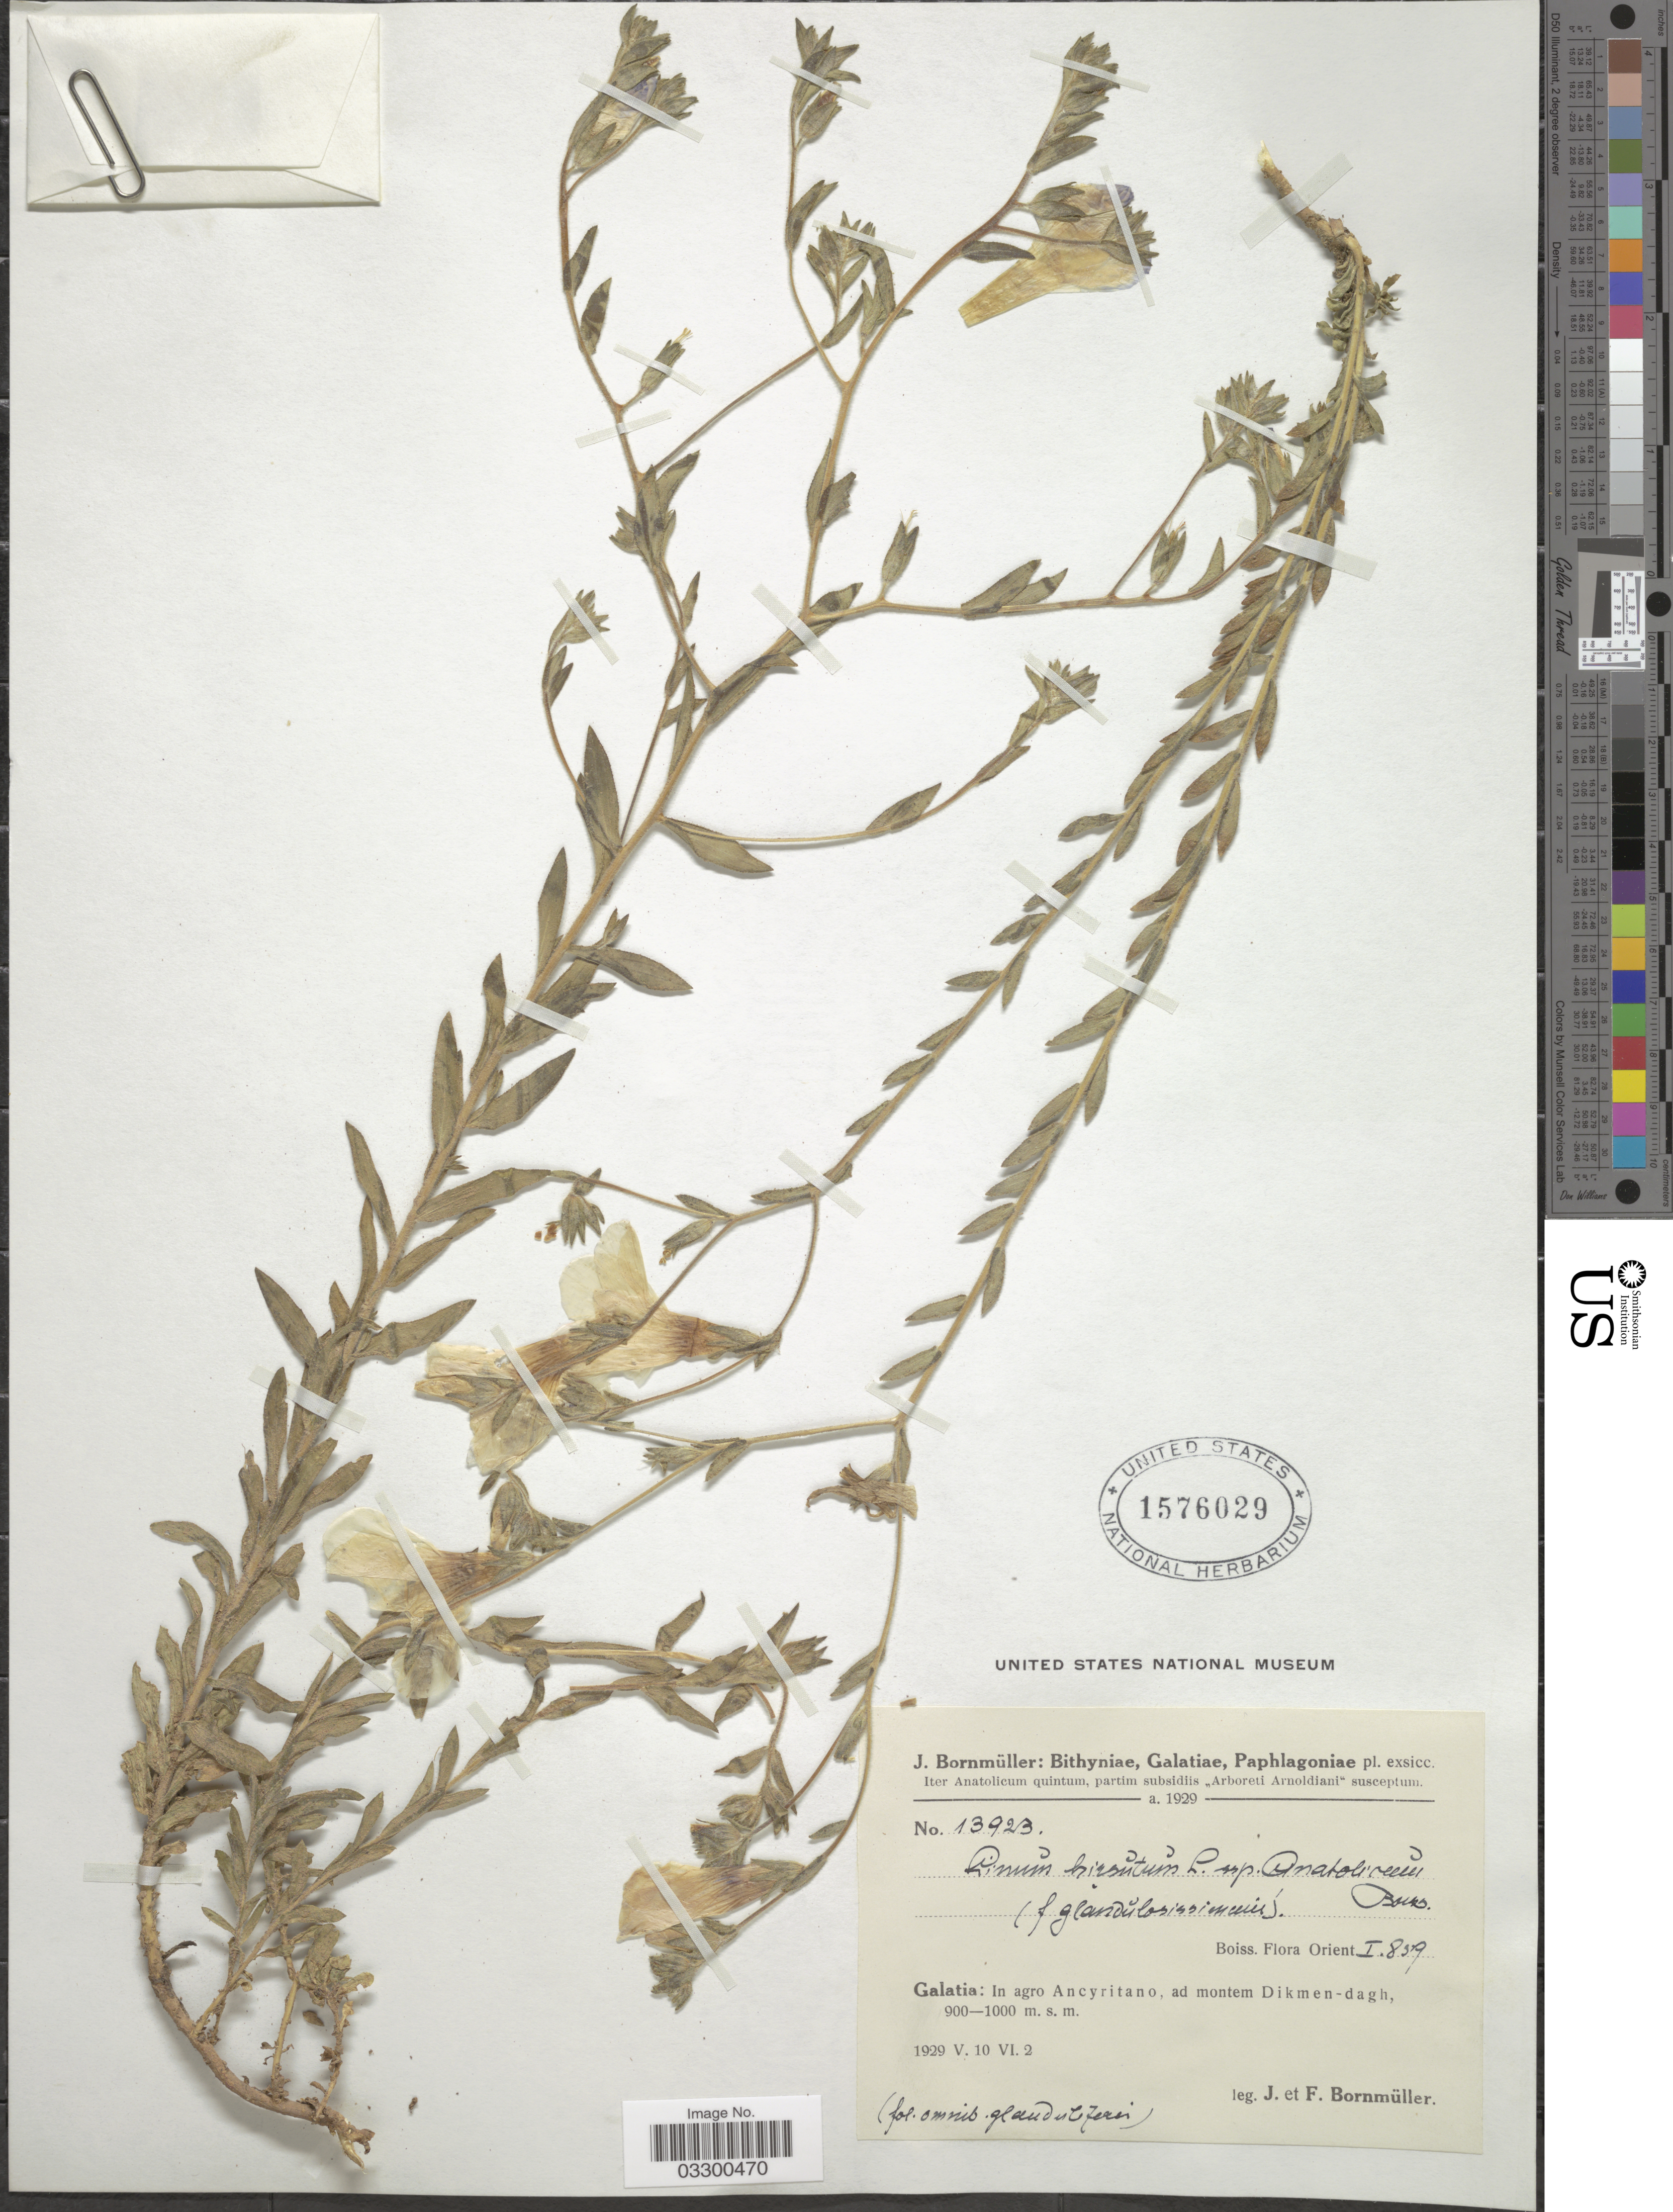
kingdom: Plantae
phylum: Tracheophyta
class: Magnoliopsida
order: Malpighiales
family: Linaceae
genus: Linum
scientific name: Linum hirsutum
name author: L.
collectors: J. Bornmüller & F. Bornmüller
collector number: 13923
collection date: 1929-05-10/1929-06-02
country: Turkey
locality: Galatia: in agro Ancyritano, ad montem Dikmen-dagh.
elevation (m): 900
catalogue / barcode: US 1576029